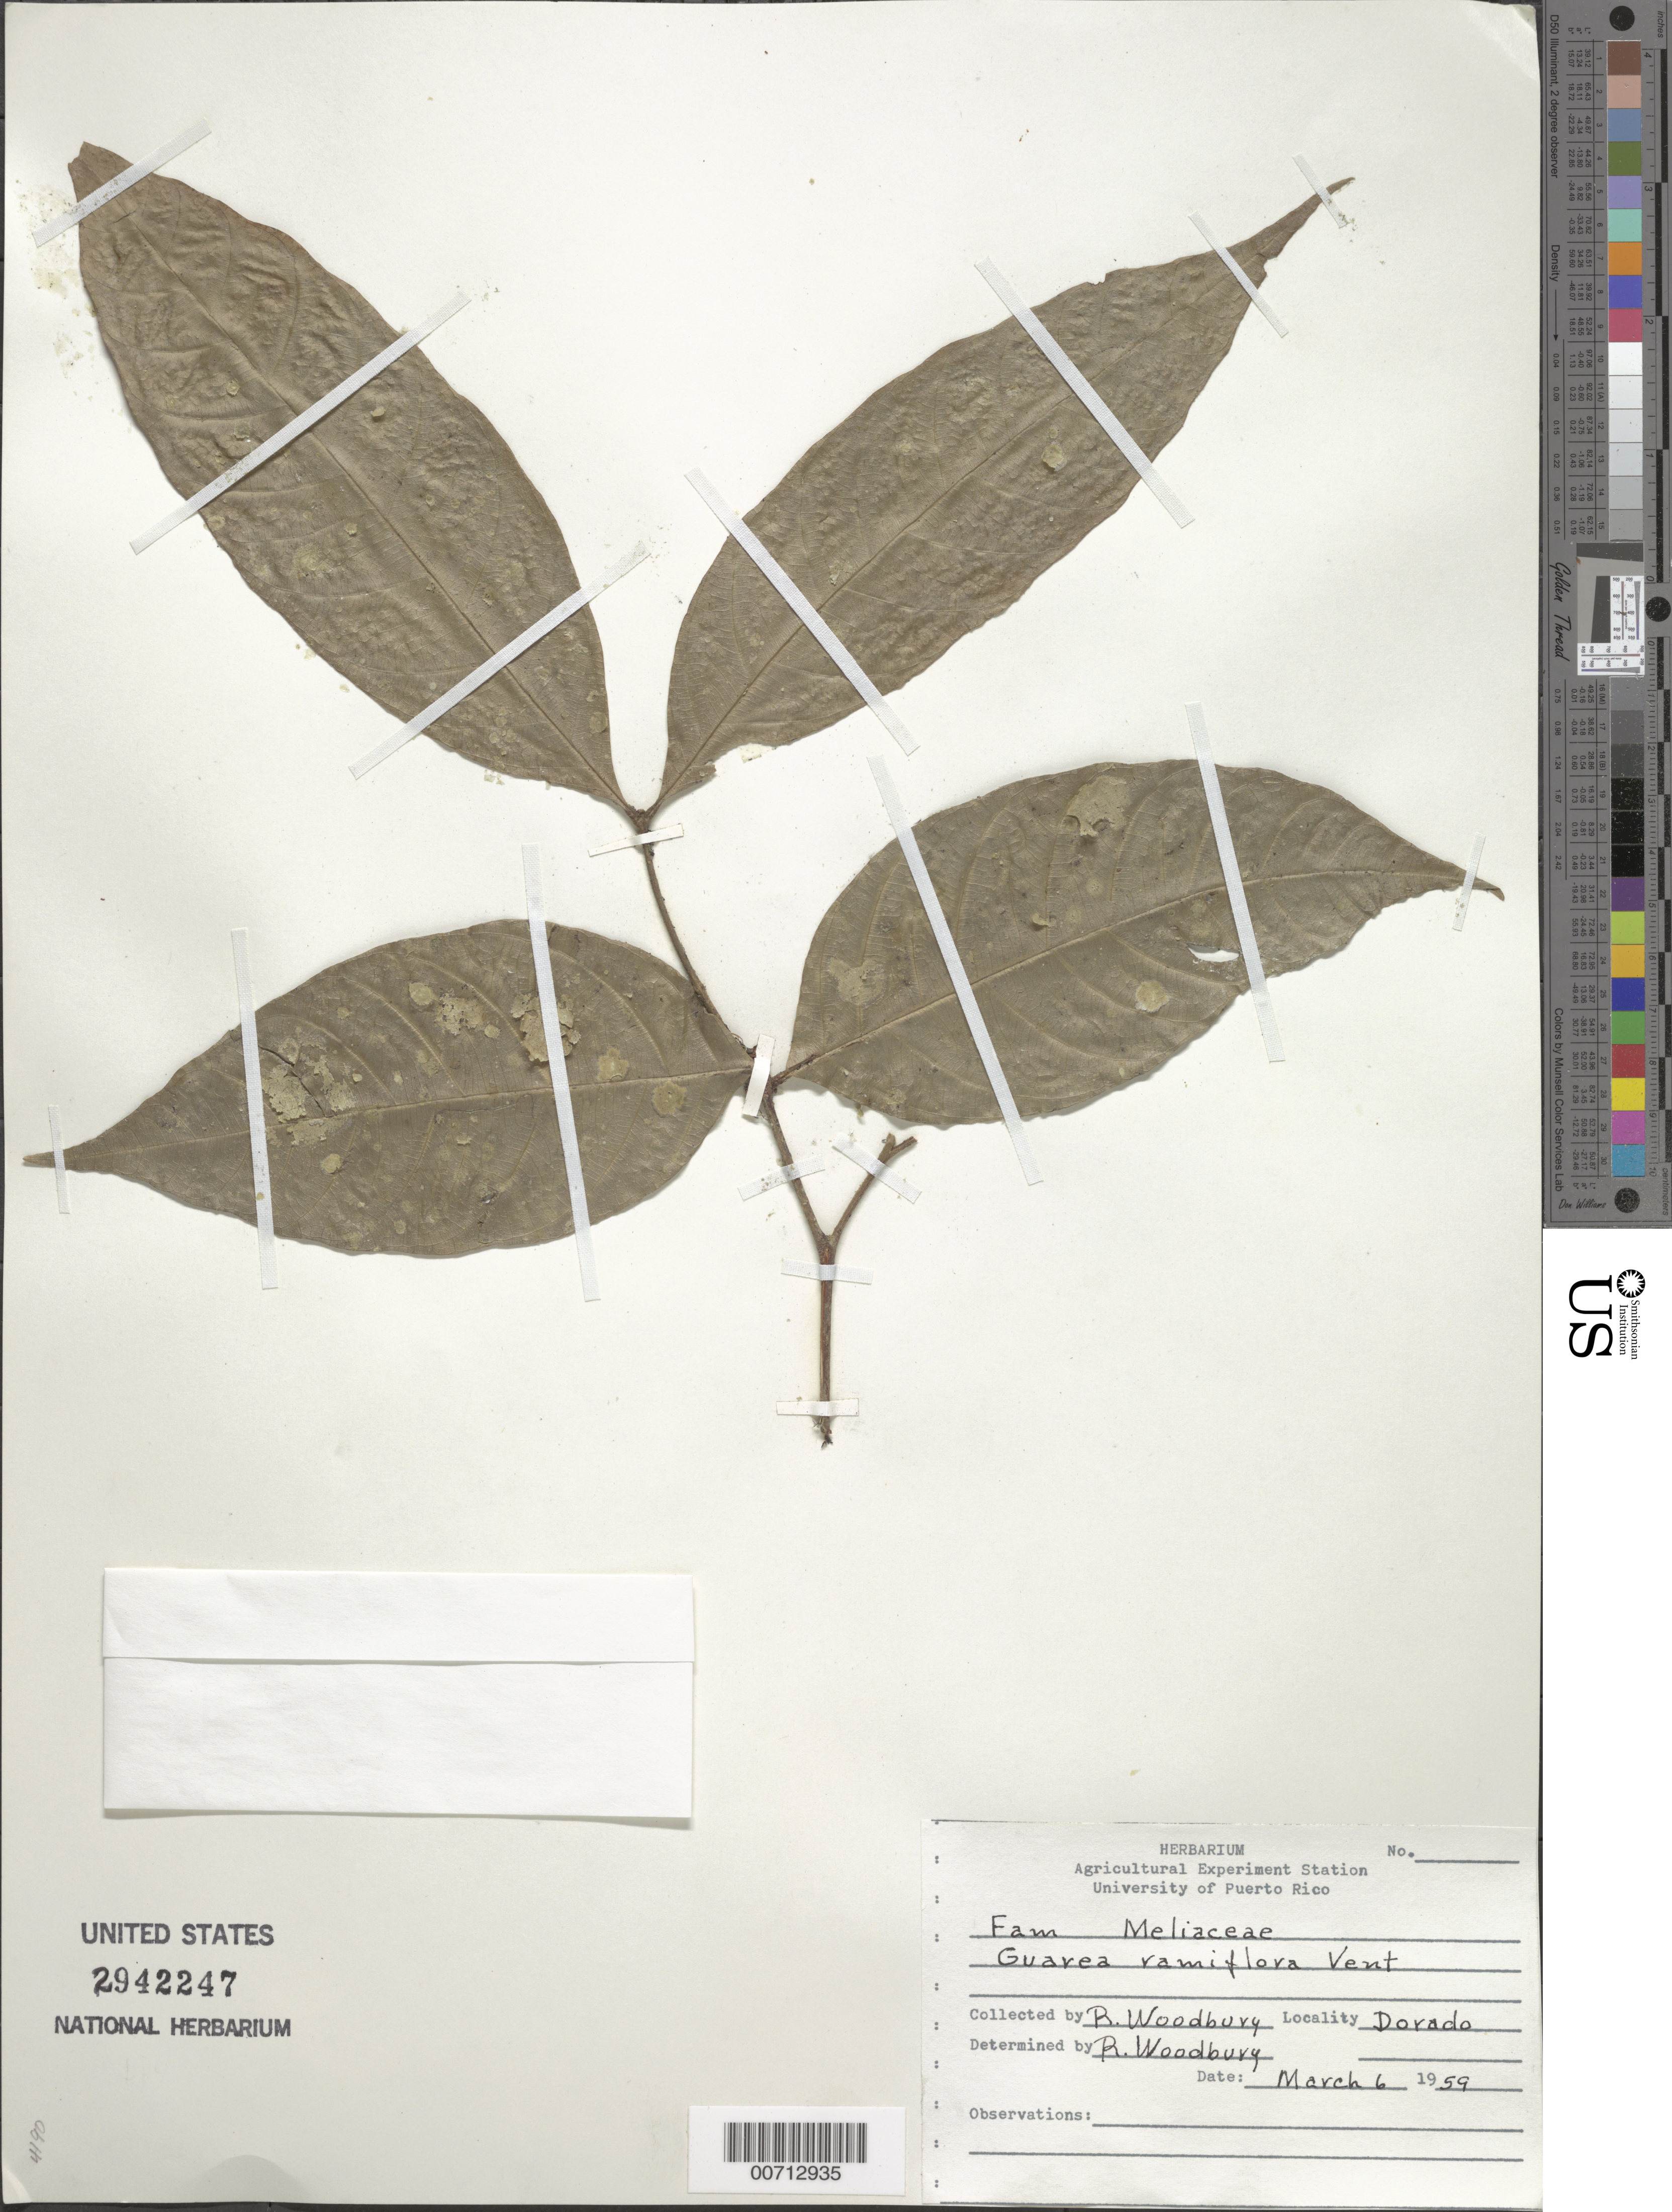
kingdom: Plantae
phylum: Tracheophyta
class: Magnoliopsida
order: Sapindales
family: Meliaceae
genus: Guarea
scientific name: Guarea ramiflora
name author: Vent.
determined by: Woodbury, R. O.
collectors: R. O. Woodbury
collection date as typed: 06 Mar 1959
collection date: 1959-03-06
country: Puerto Rico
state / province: Dorado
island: Greater Antilles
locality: Dorado, Agric. Exp. Station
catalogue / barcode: US 2942247